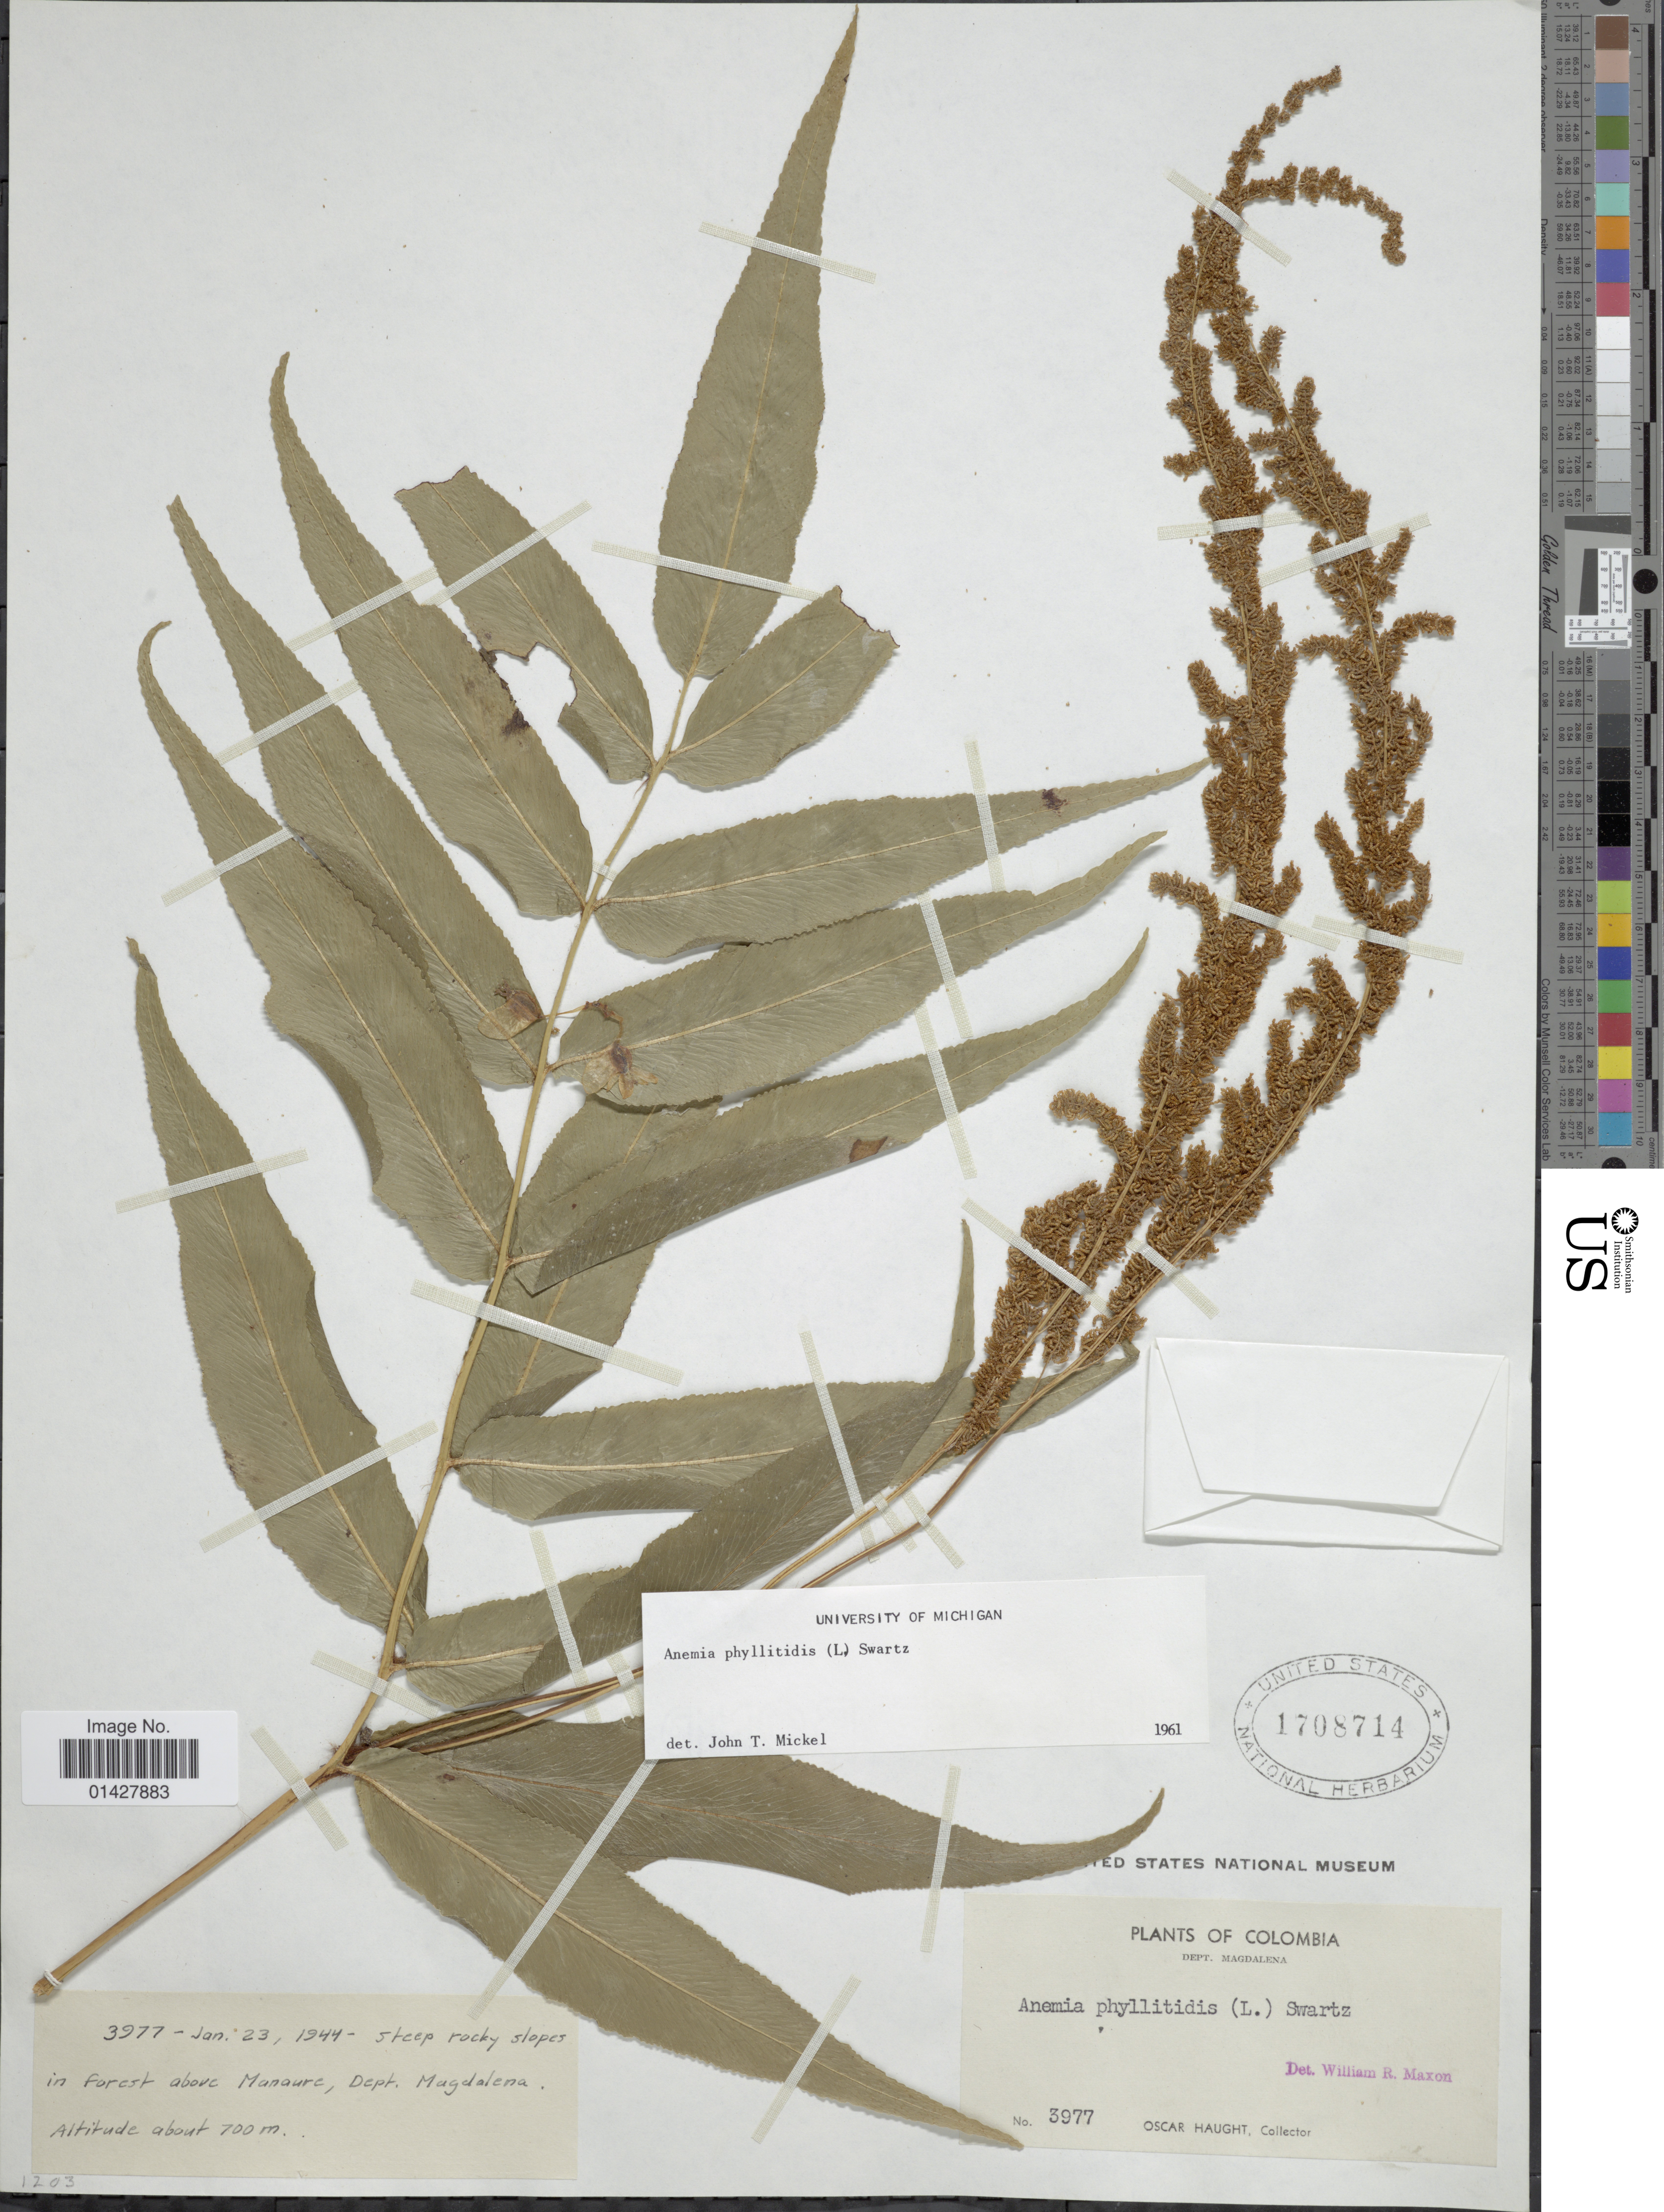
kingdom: Plantae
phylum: Tracheophyta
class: Polypodiopsida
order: Schizaeales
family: Anemiaceae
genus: Anemia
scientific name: Anemia phyllitidis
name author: (L.) Sw.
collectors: O. L. Haught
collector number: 3977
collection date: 1944-01-23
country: Colombia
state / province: Magdalena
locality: Dept. Magdalena, Steep rocky slopes in forest above Manaure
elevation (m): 700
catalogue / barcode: US 1708714